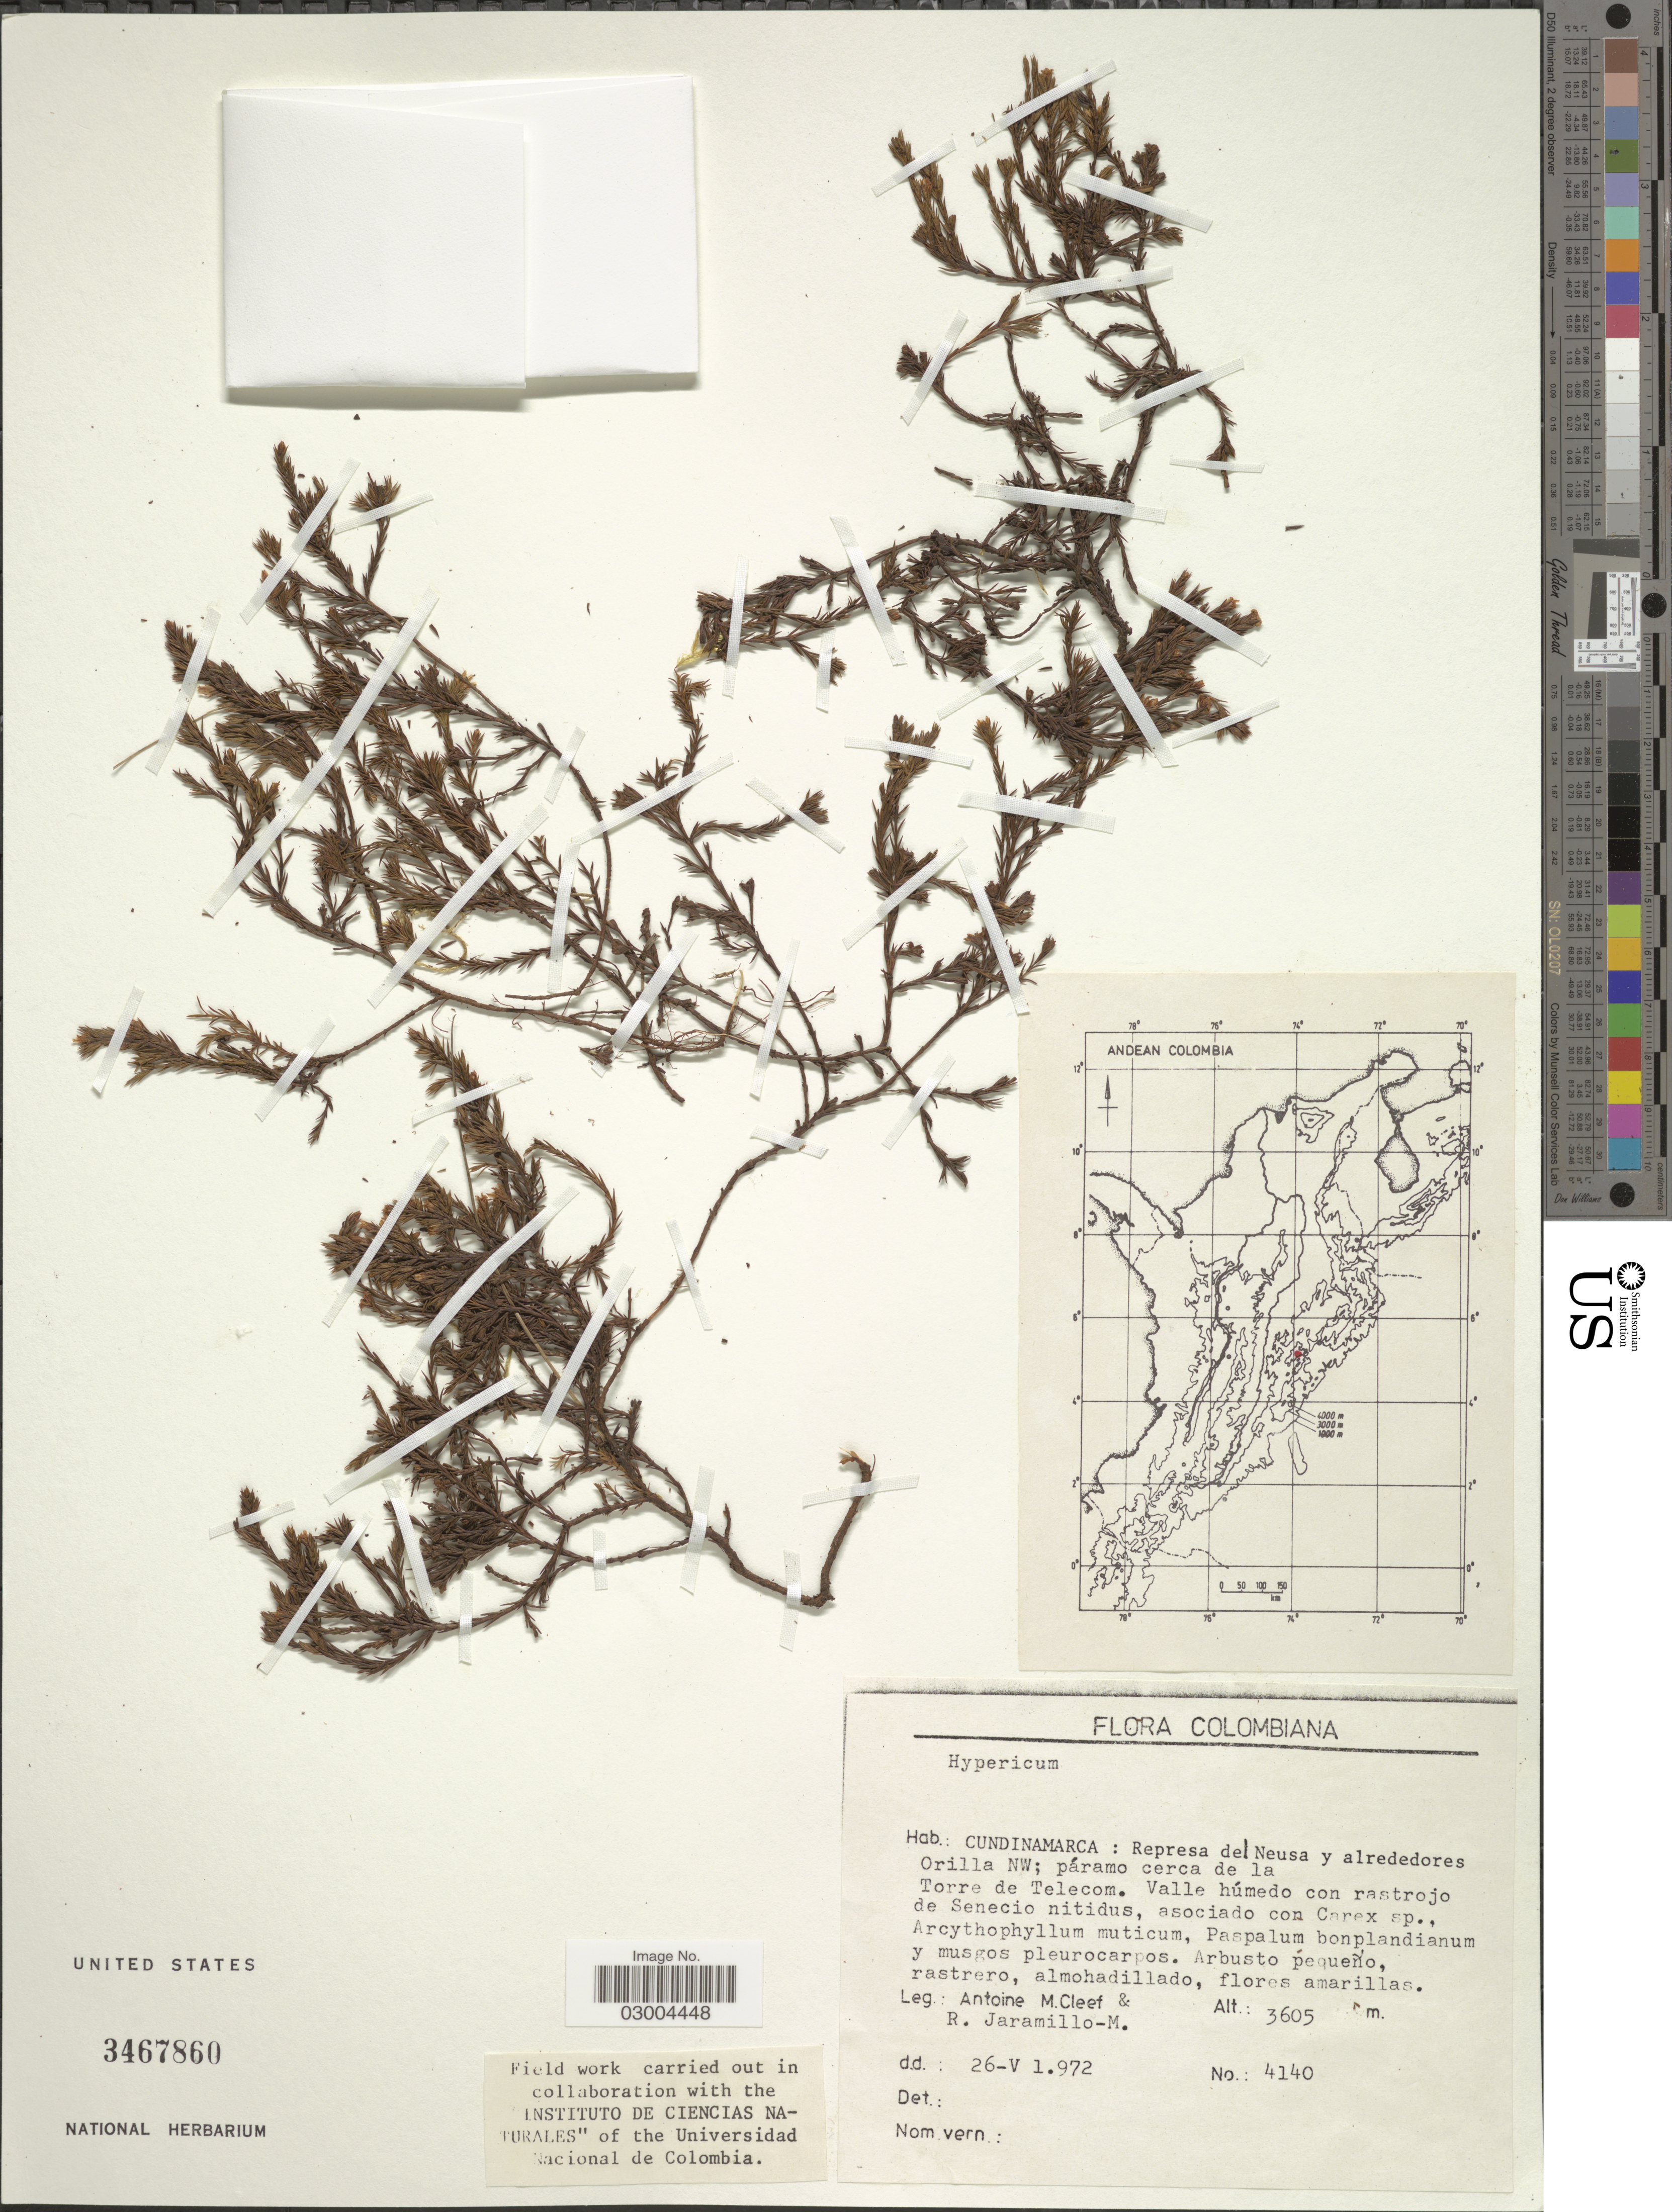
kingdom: Plantae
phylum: Tracheophyta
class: Magnoliopsida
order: Malpighiales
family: Hypericaceae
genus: Hypericum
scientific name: Hypericum sp.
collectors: A. M. Cleef & R. Jaramillo M.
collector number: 4140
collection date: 1972-05-26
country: Colombia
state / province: Cundinamarca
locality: Represa del Neusa y alrededores Orilla NW; páramo cerca de la Torre de Telecom.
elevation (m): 3605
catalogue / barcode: US 3467860